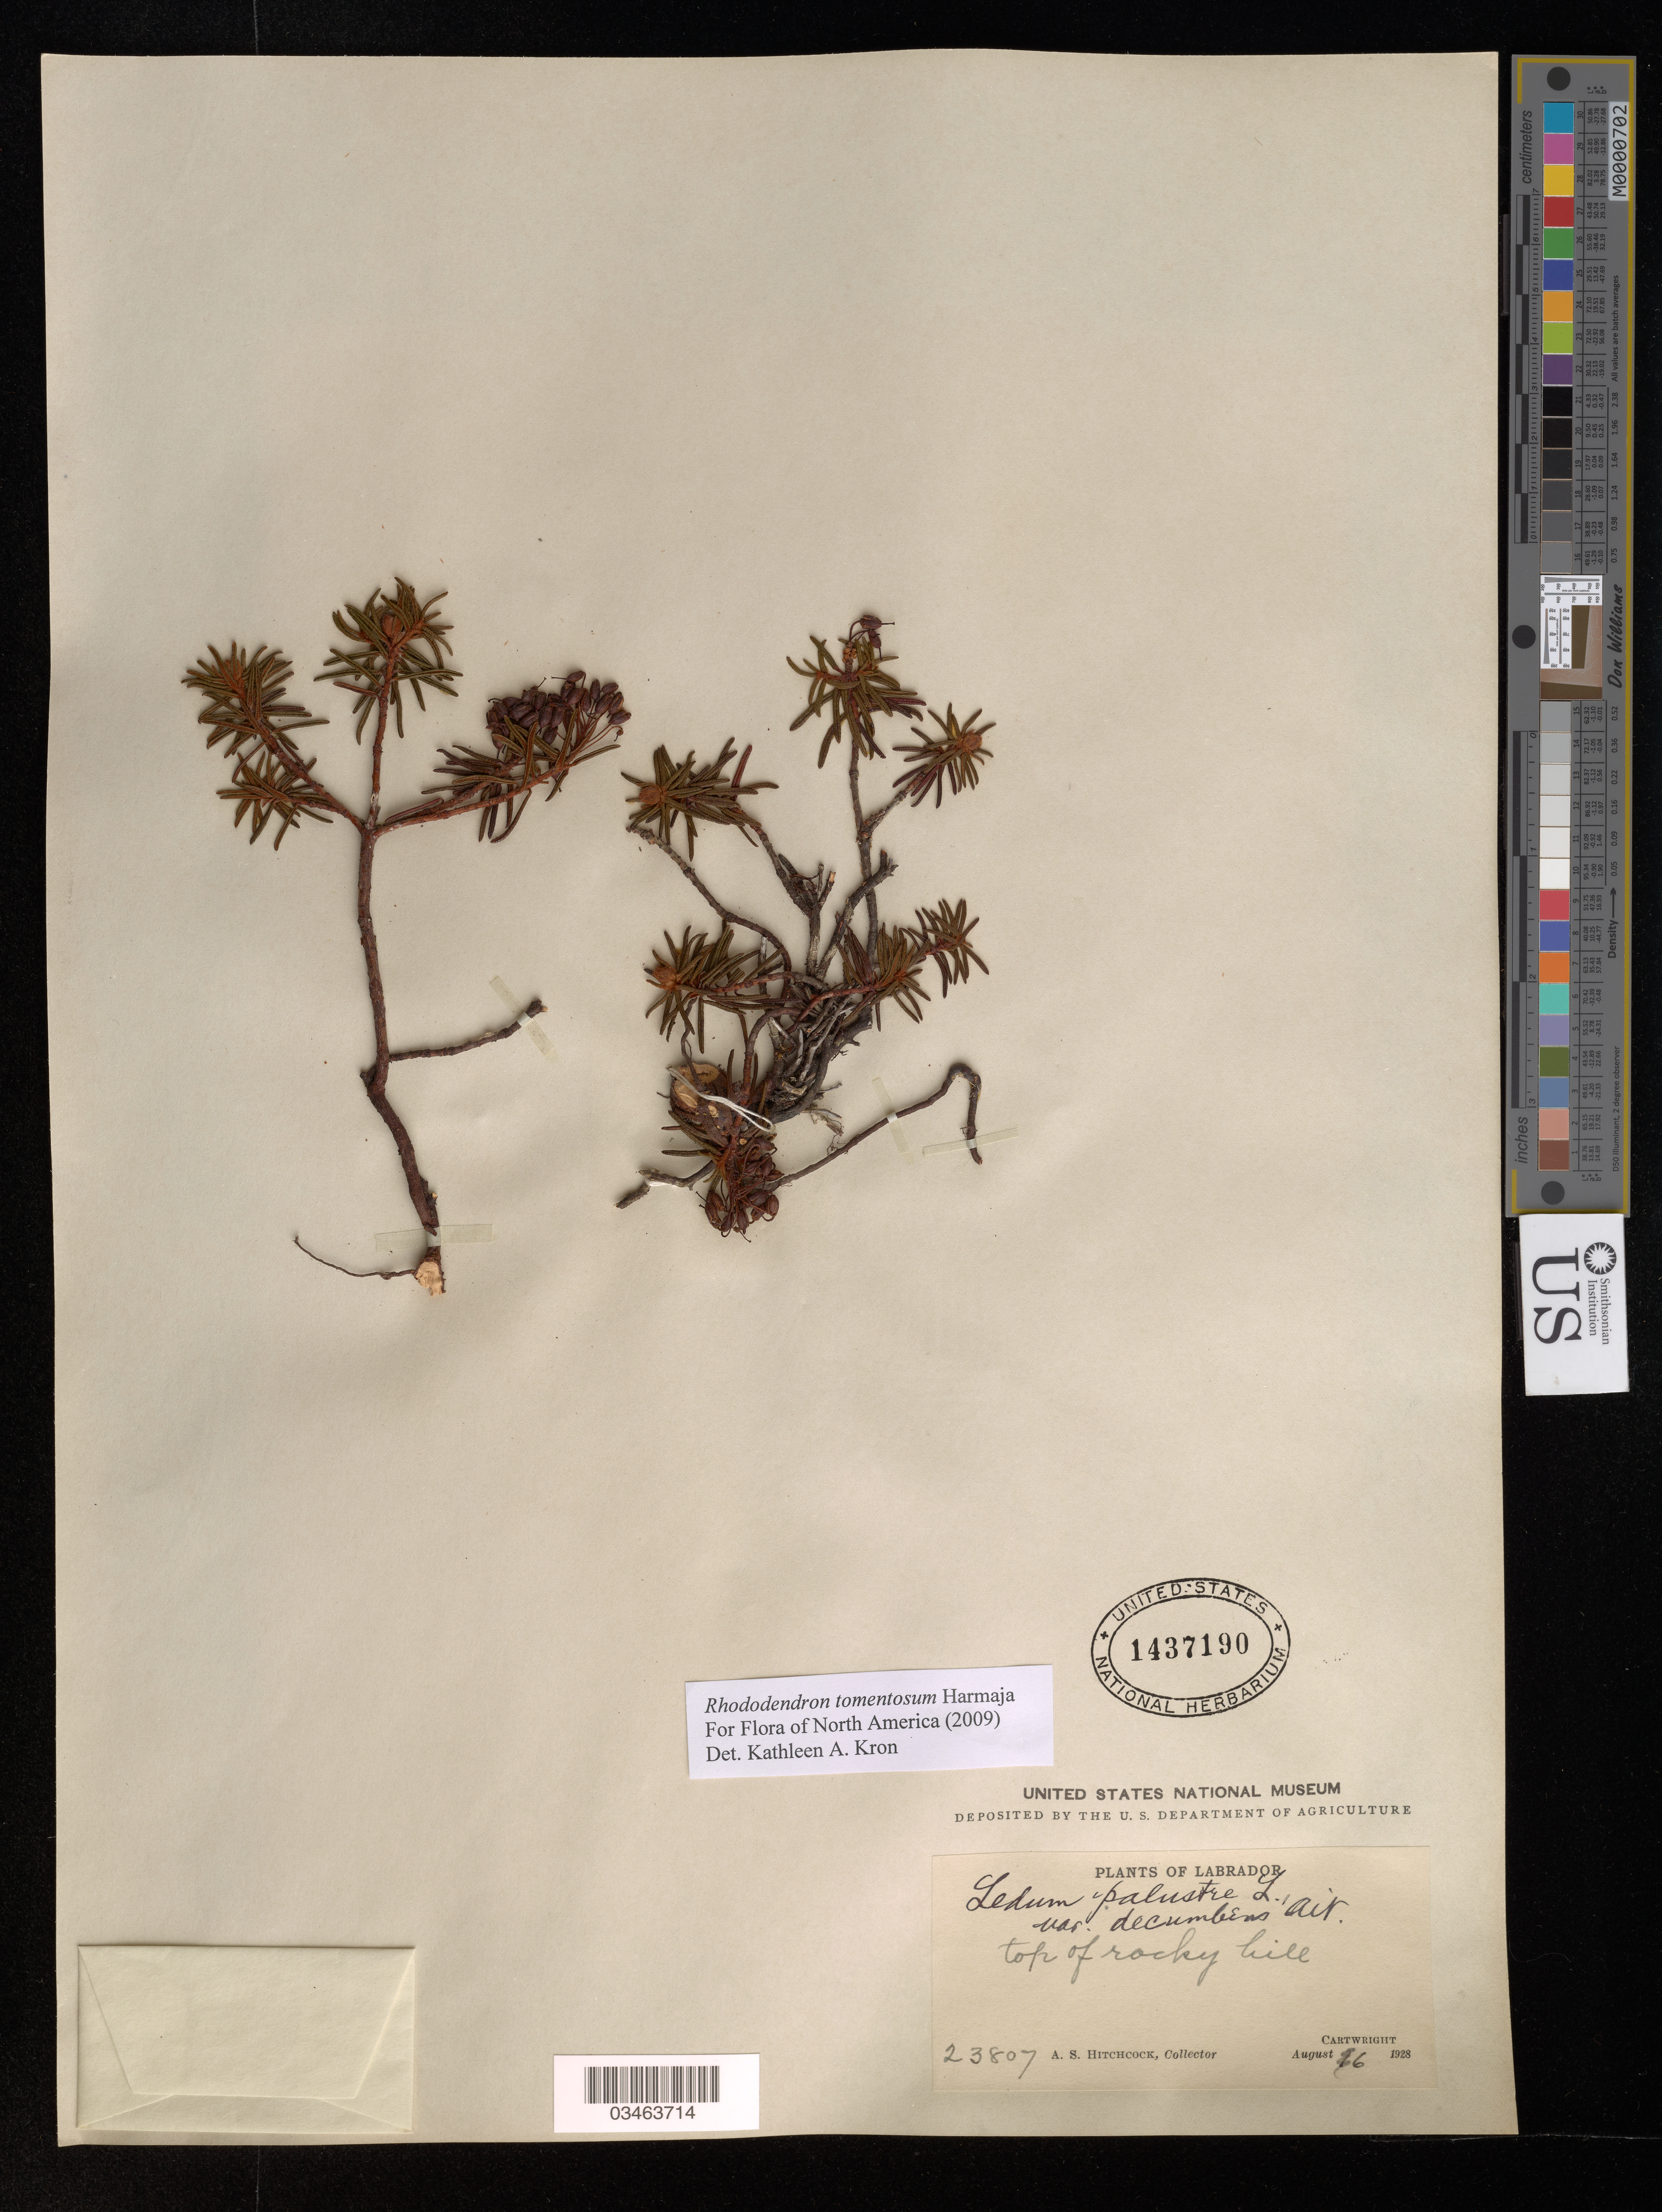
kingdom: Plantae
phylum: Tracheophyta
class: Magnoliopsida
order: Ericales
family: Ericaceae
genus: Rhododendron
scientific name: Rhododendron tomentosum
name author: Harmaja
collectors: A. Hitchcock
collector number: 23807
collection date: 1928-08-06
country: Canada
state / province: Newfoundland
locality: Labrador. Cartwright.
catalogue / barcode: US 1437190